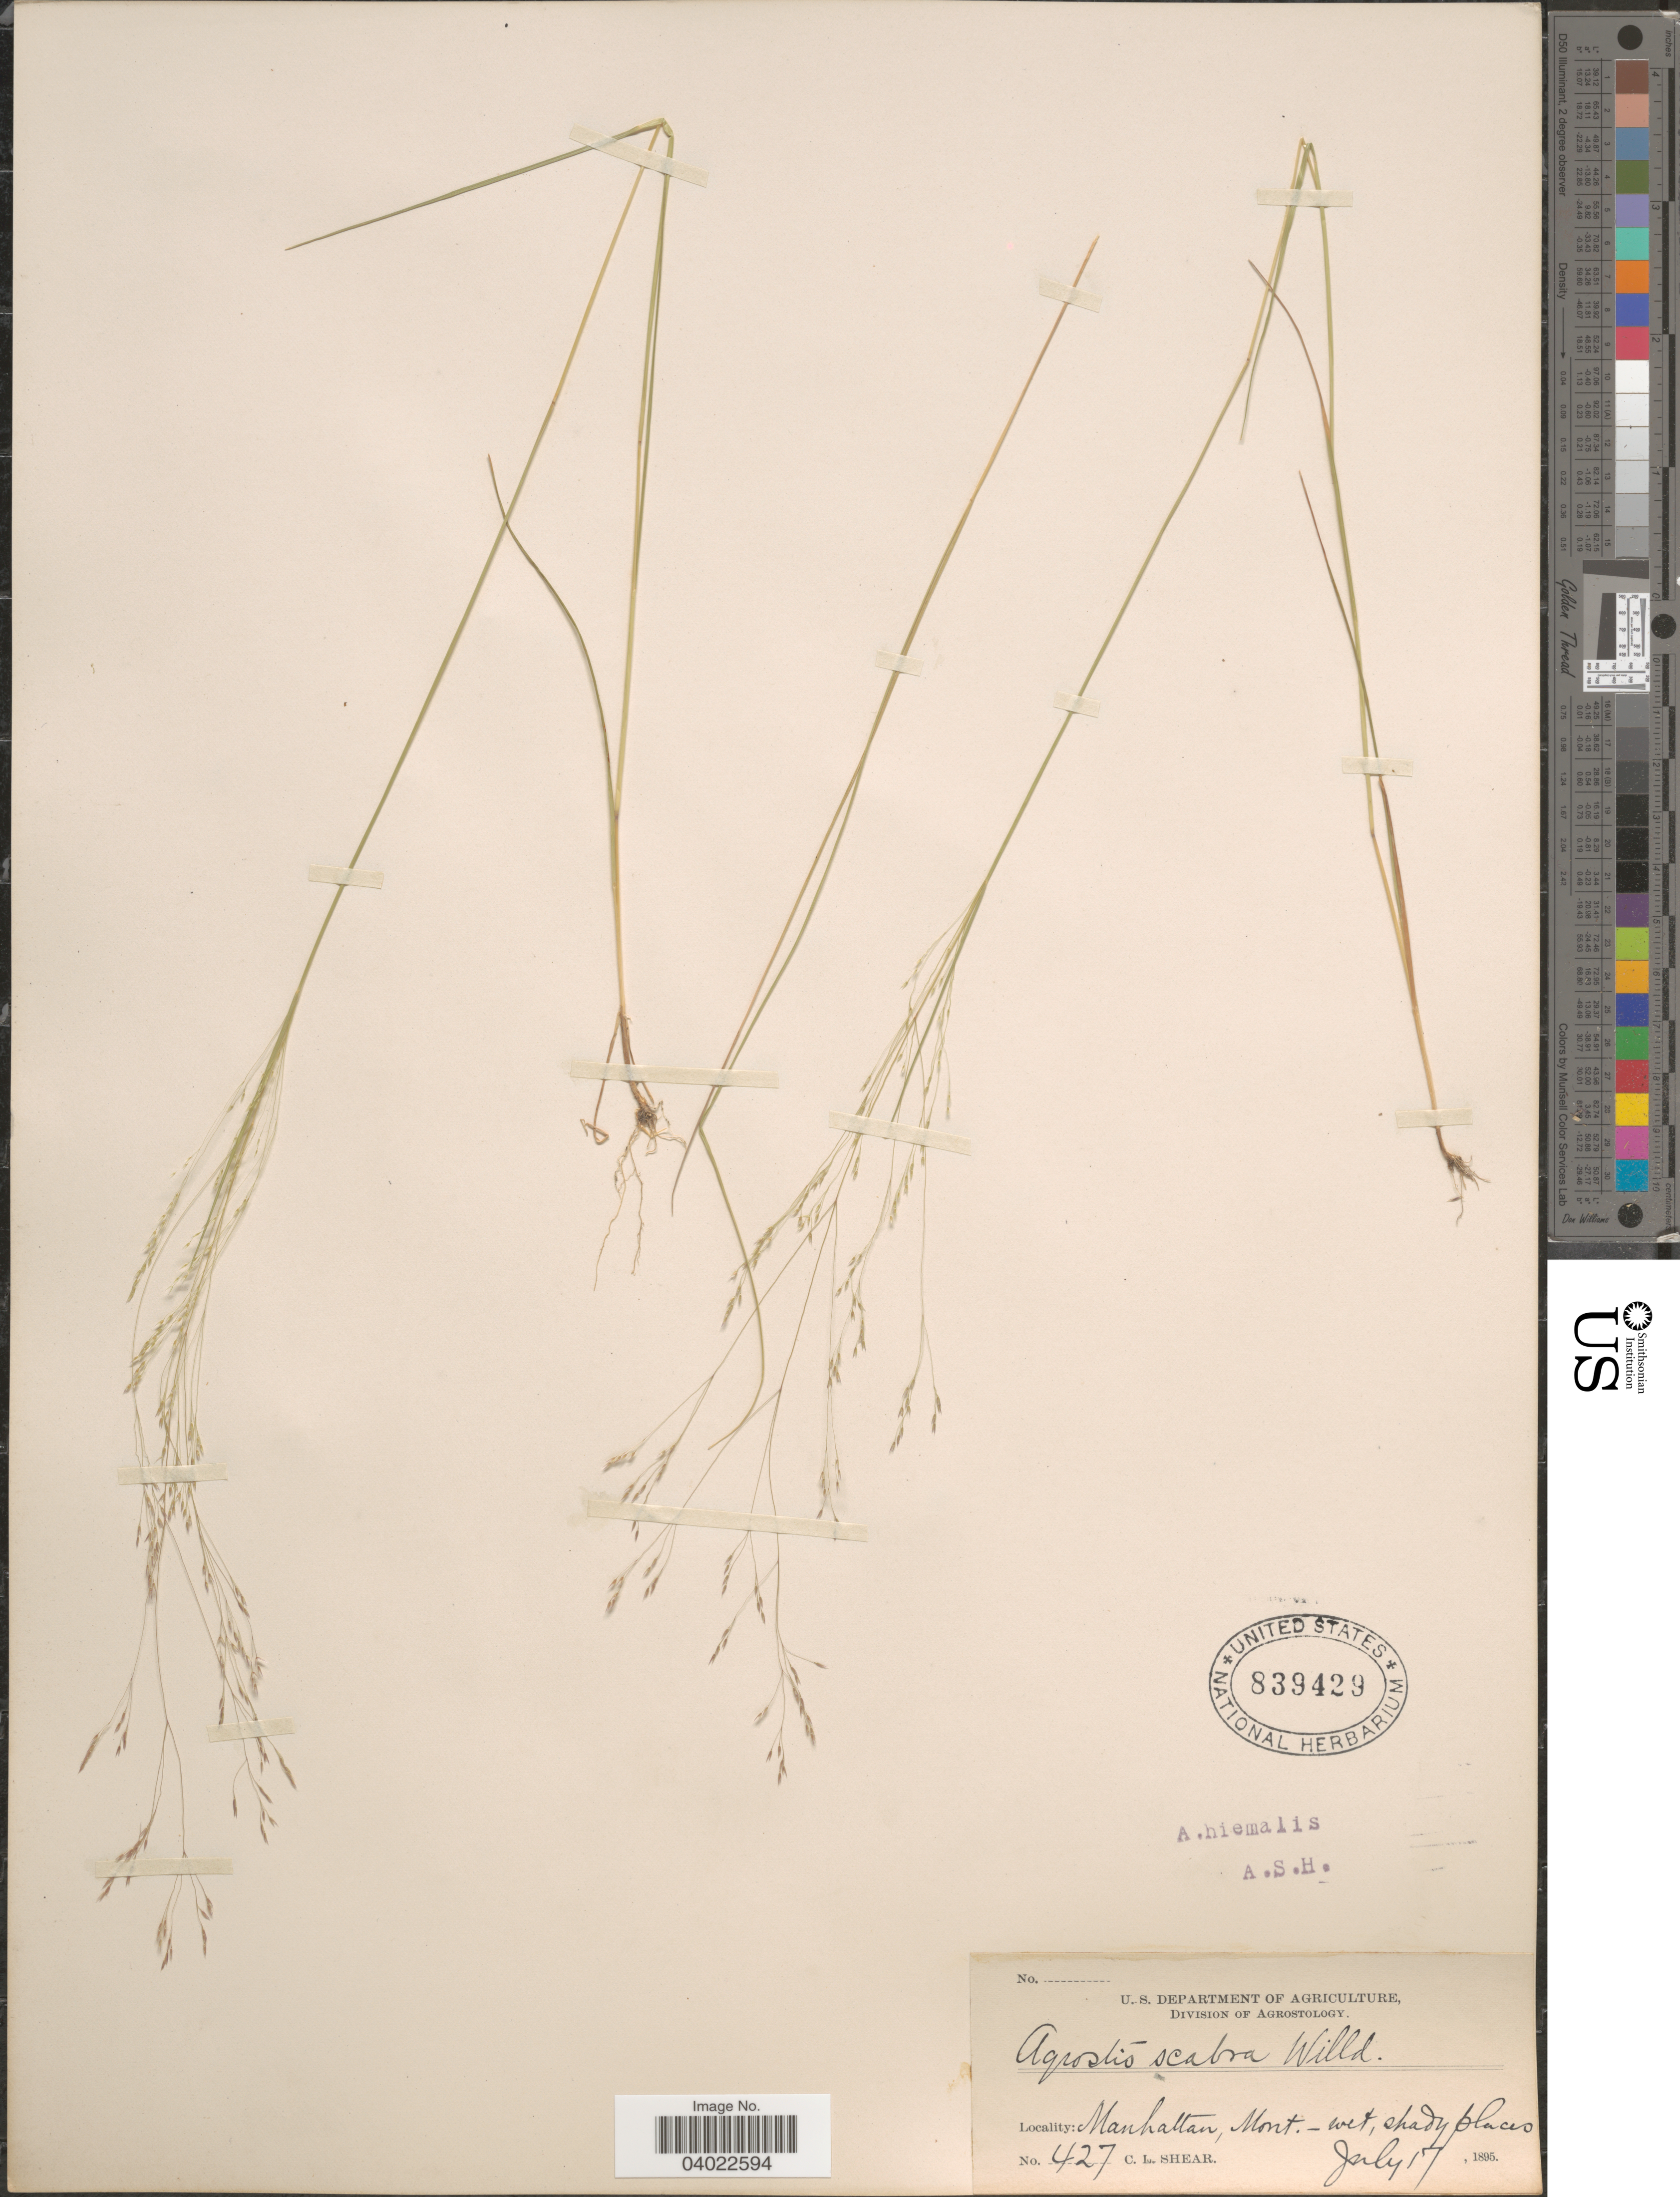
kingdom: Plantae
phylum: Tracheophyta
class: Liliopsida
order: Poales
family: Poaceae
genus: Agrostis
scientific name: Agrostis scabra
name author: Willd.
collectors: C. L. Shear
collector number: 427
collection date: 1895-07-17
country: United States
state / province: Montana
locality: Manhattan.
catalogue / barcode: US 839429